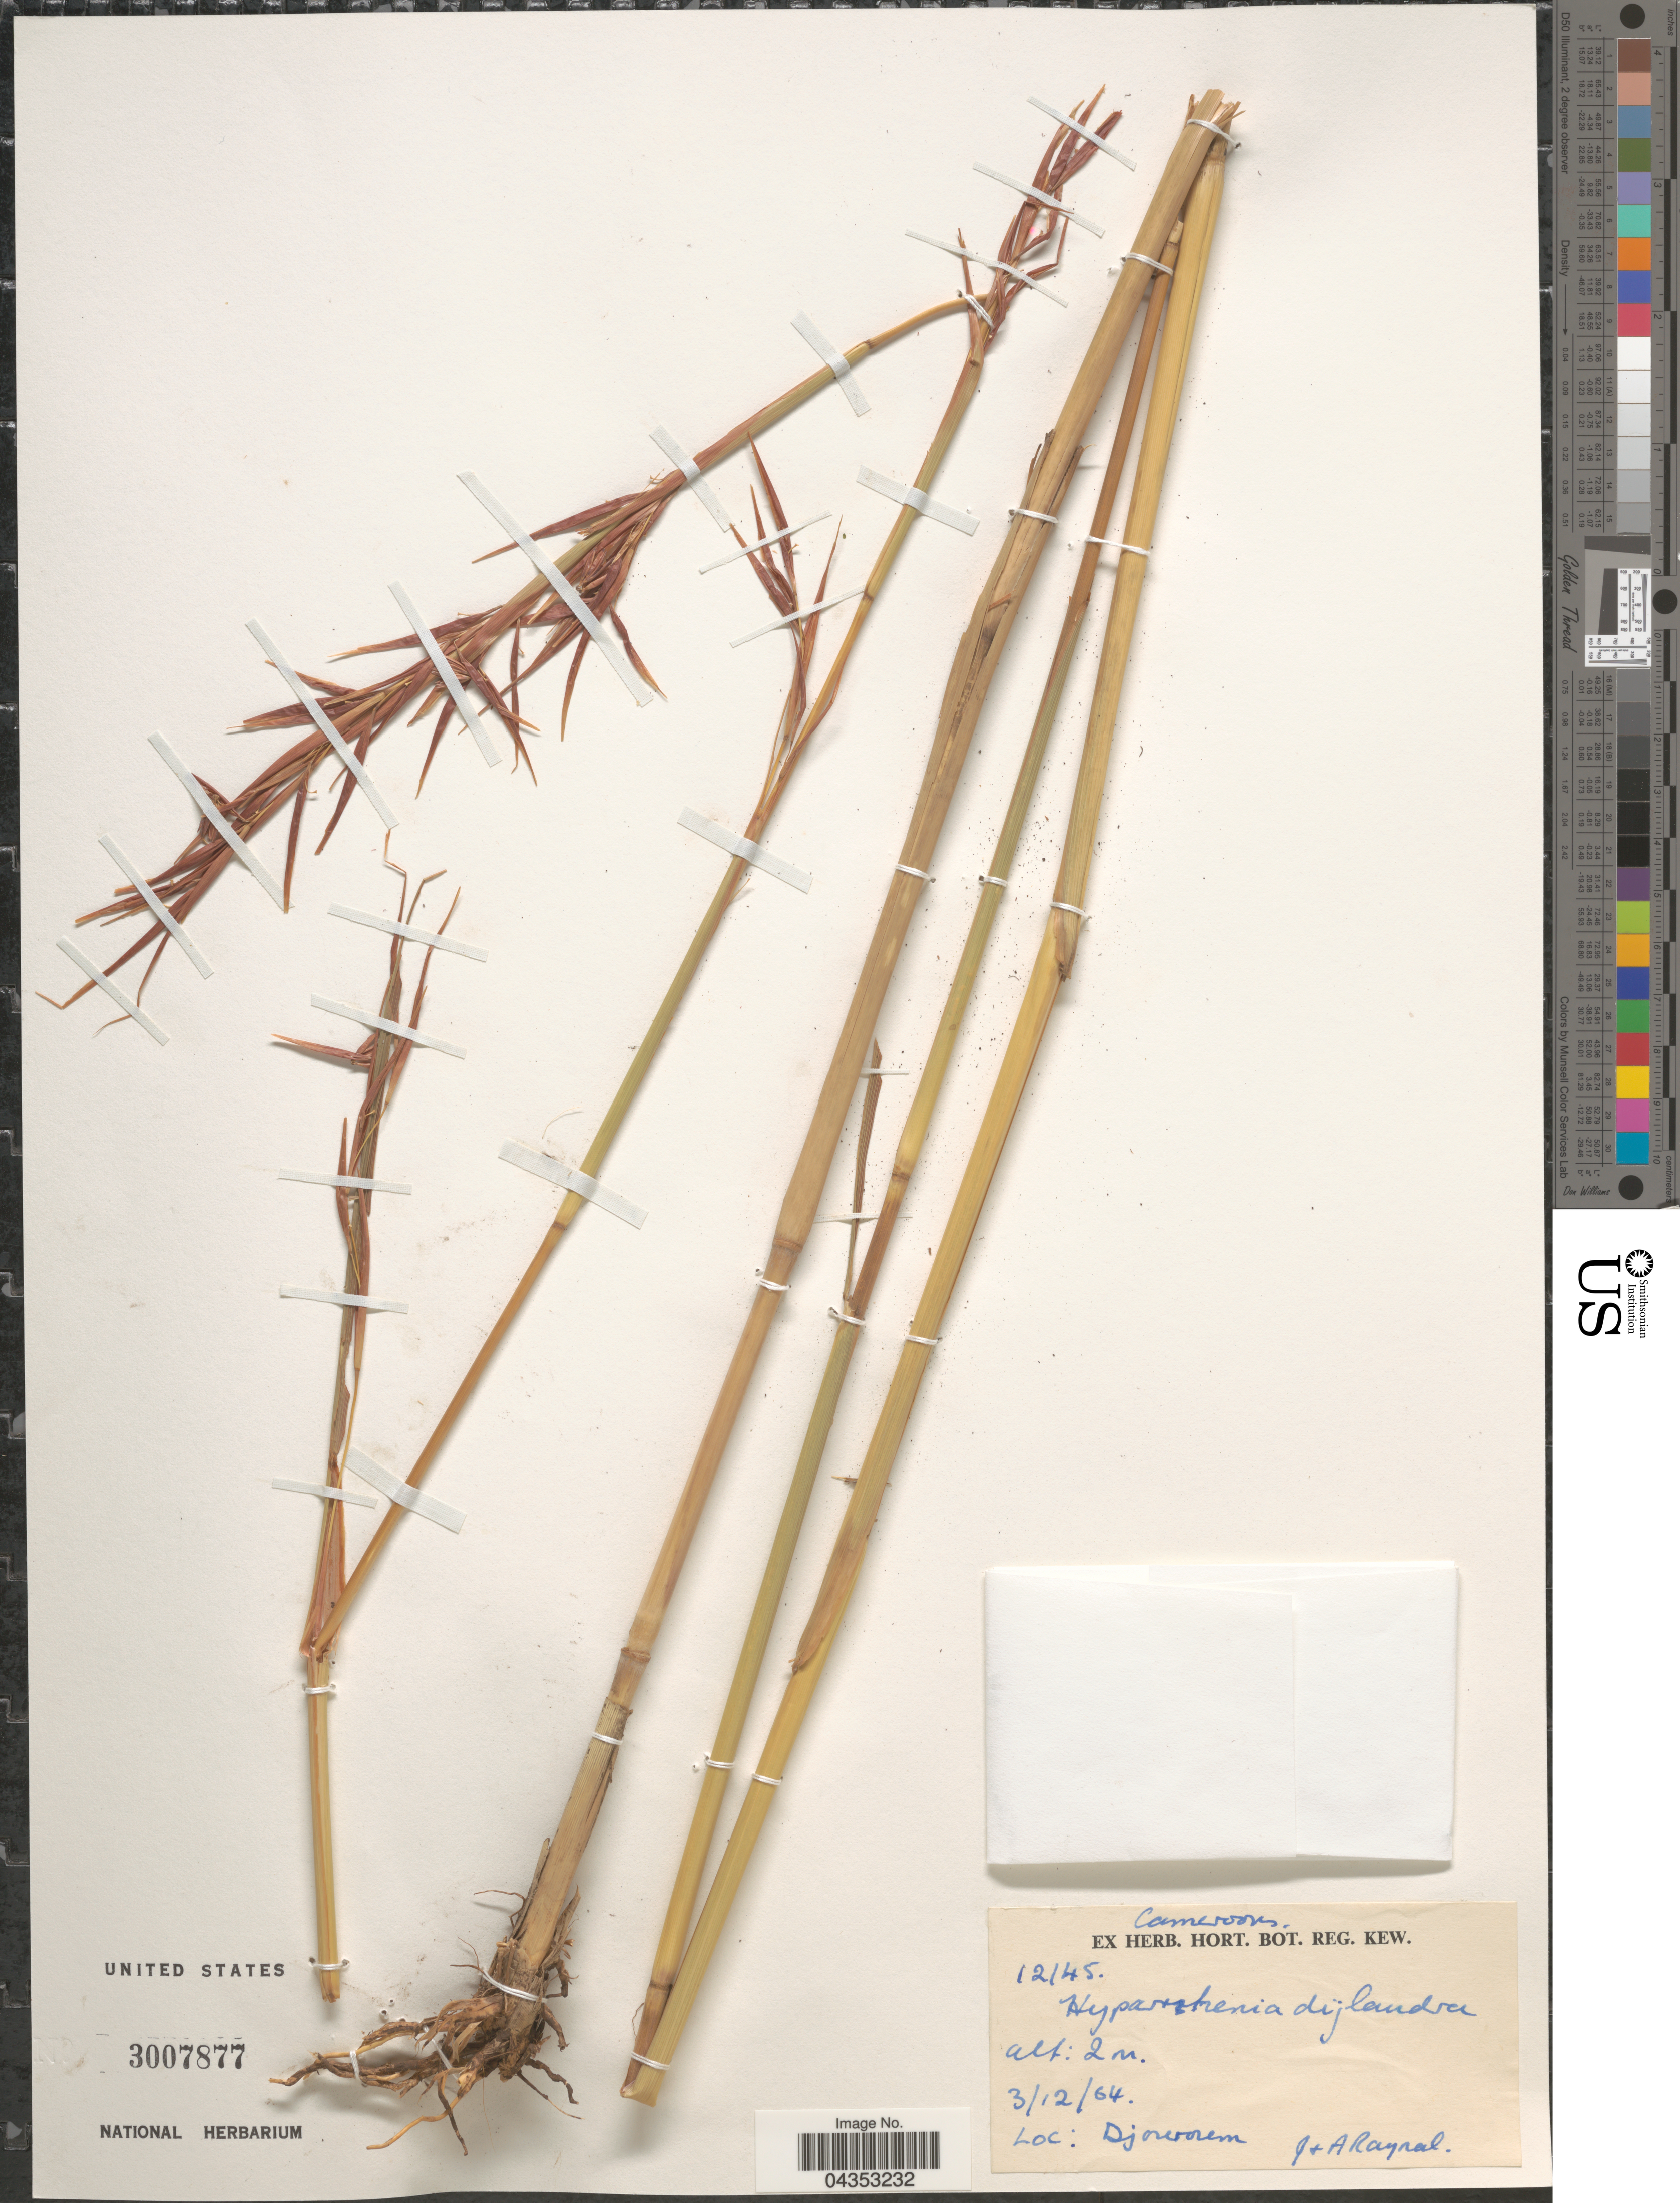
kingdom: Plantae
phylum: Tracheophyta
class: Liliopsida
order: Poales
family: Poaceae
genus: Hyparrhenia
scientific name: Hyparrhenia diplandra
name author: (Hack.) Stapf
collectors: J. Raynal & A. M. Raynal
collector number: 12145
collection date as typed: Transcribed d/m/y: 3/12/64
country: Cameroon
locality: Djouroum.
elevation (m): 2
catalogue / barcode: US 3007877